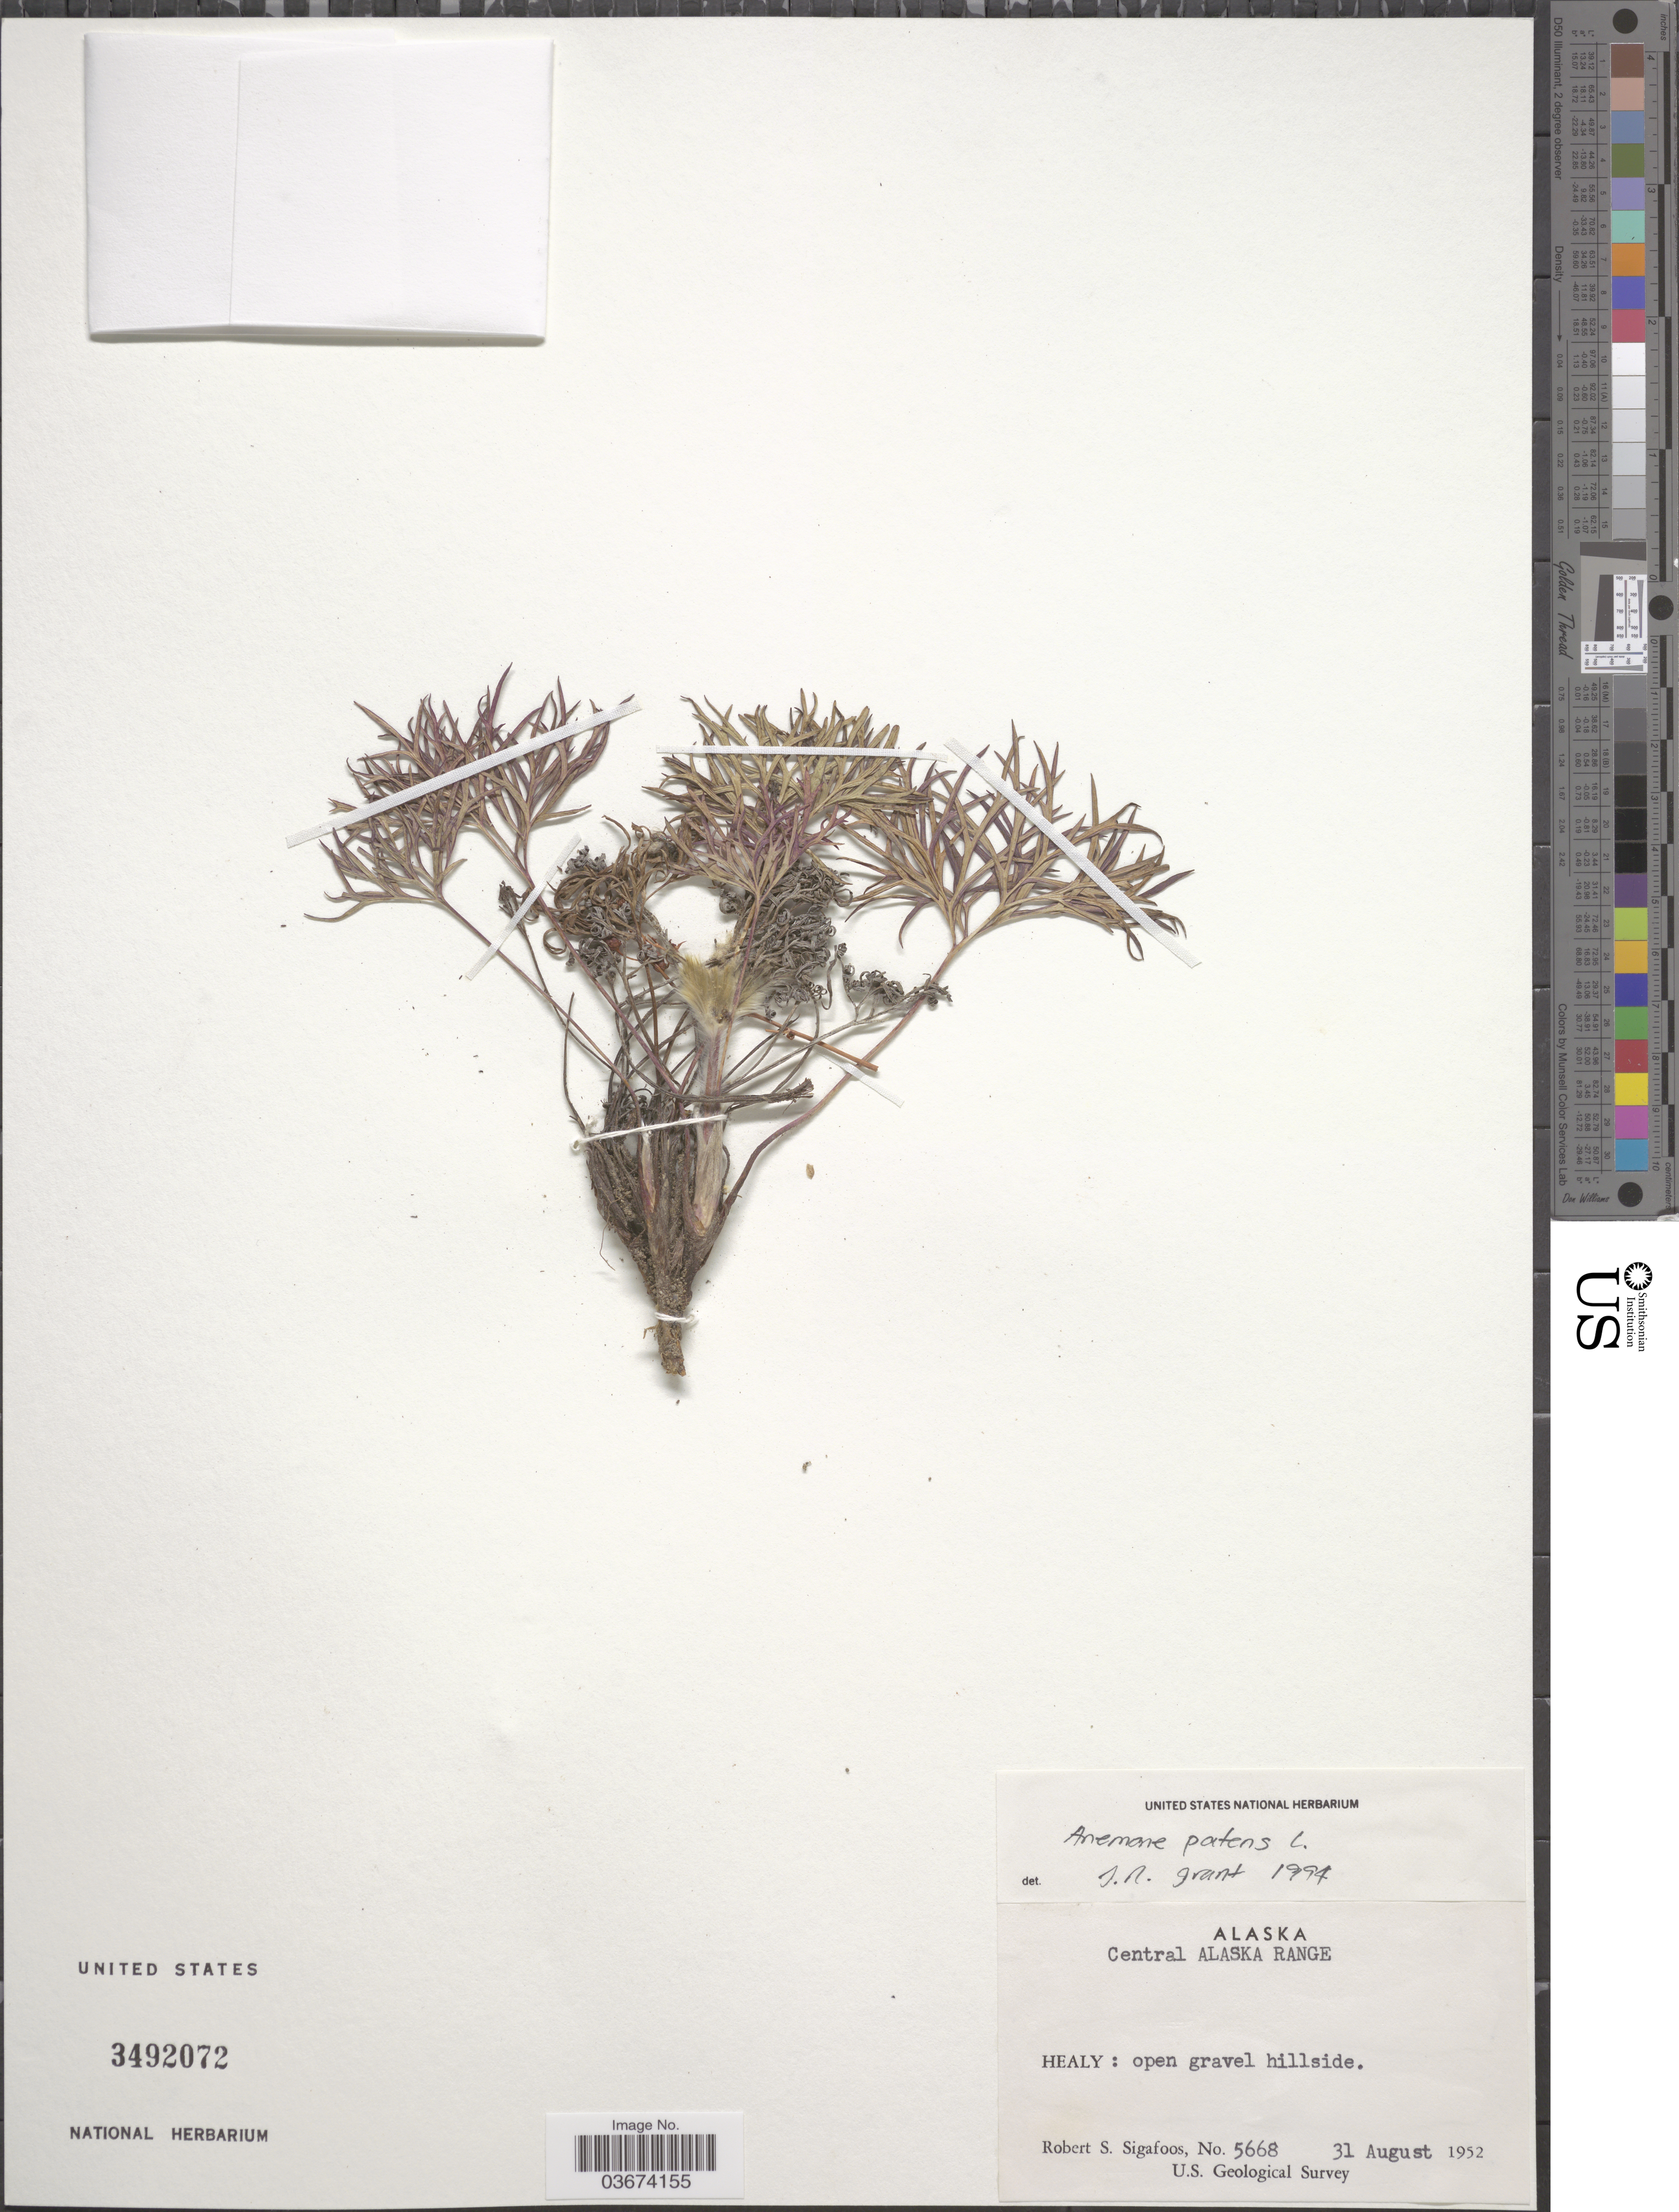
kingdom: Plantae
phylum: Tracheophyta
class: Magnoliopsida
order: Ranunculales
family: Ranunculaceae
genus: Pulsatilla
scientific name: Pulsatilla nuttalliana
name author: (DC.) Bercht. & J. Presl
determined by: Strong, Mark T., (BOT), Smithsonian Institution - National Museum of Natural History (UNITED STATES)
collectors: R. Sigafoos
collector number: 5668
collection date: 1952-08-31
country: United States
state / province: Alaska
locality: Central Alaska Range. Healy: open gravel hillside.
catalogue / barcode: US 3492072